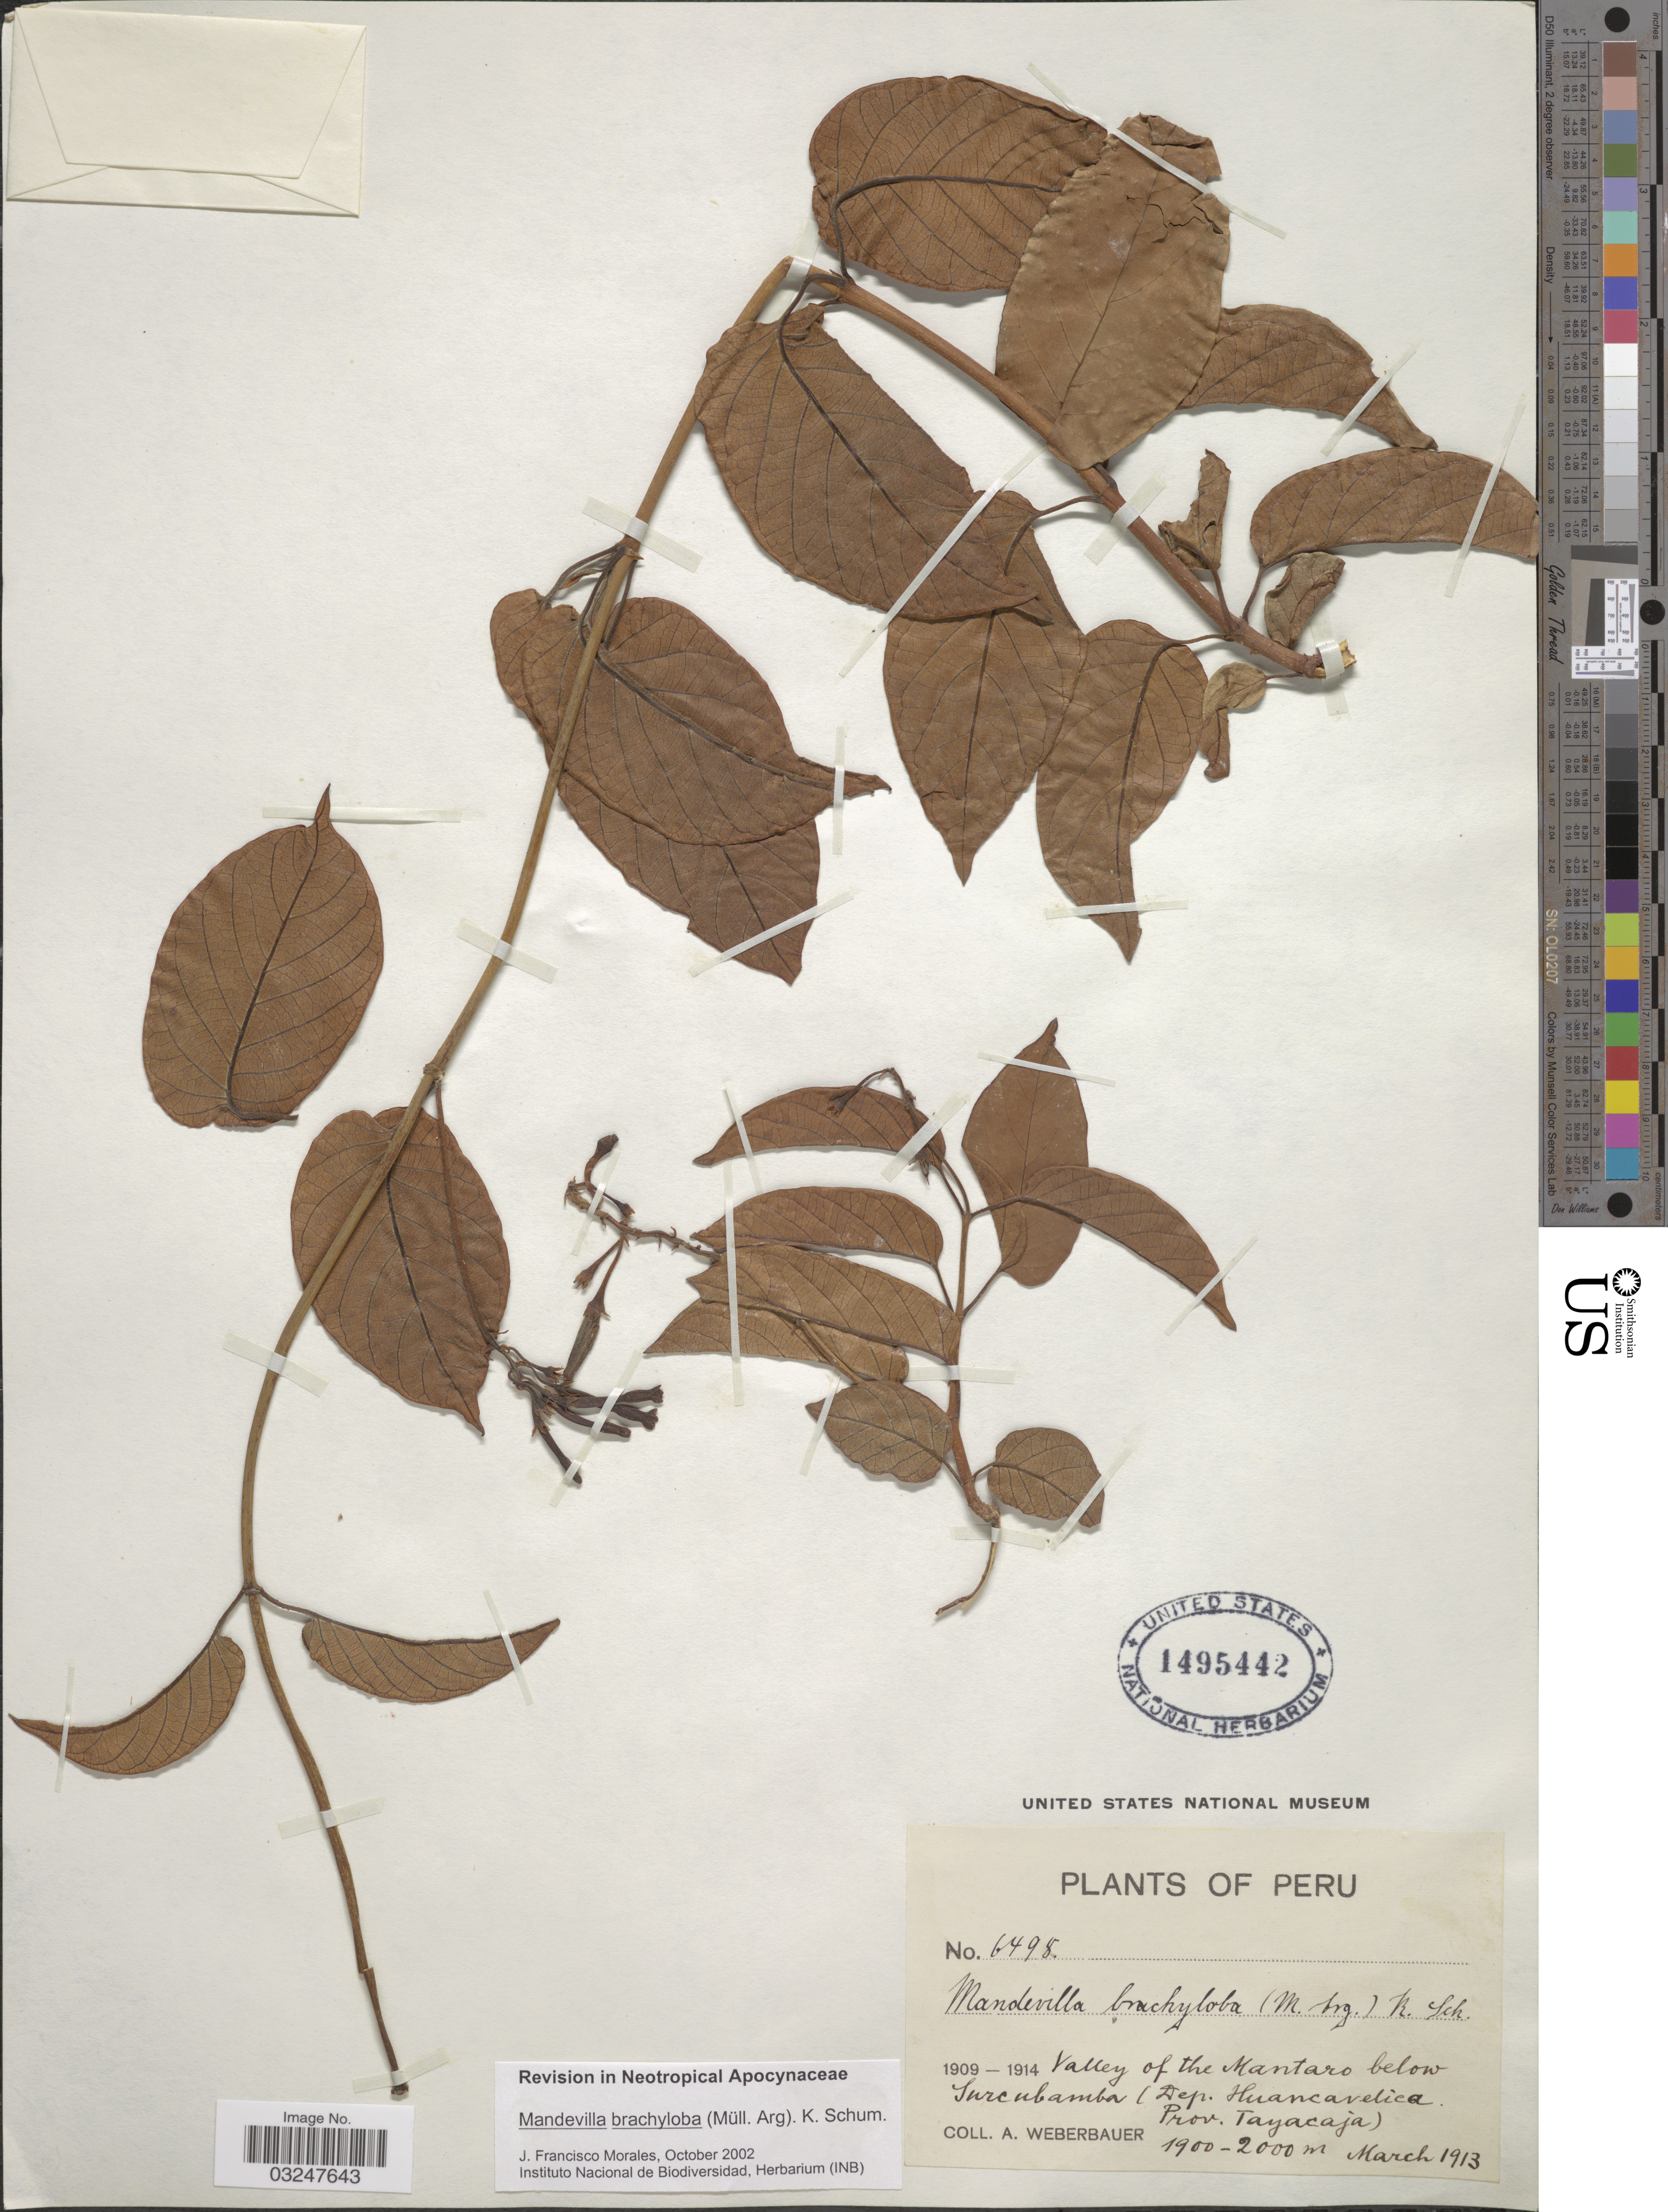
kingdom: Plantae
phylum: Tracheophyta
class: Magnoliopsida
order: Gentianales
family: Apocynaceae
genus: Mandevilla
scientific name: Mandevilla brachyloba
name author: K. Schum.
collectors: A. Weberbauer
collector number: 6498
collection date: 1913-03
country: Peru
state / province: Huancavelica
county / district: Tayacaja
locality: Valley of the Mantaro below Surcubamba (Dep. Huancavelica, Prov. Tayacaja).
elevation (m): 1900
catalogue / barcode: US 1495442